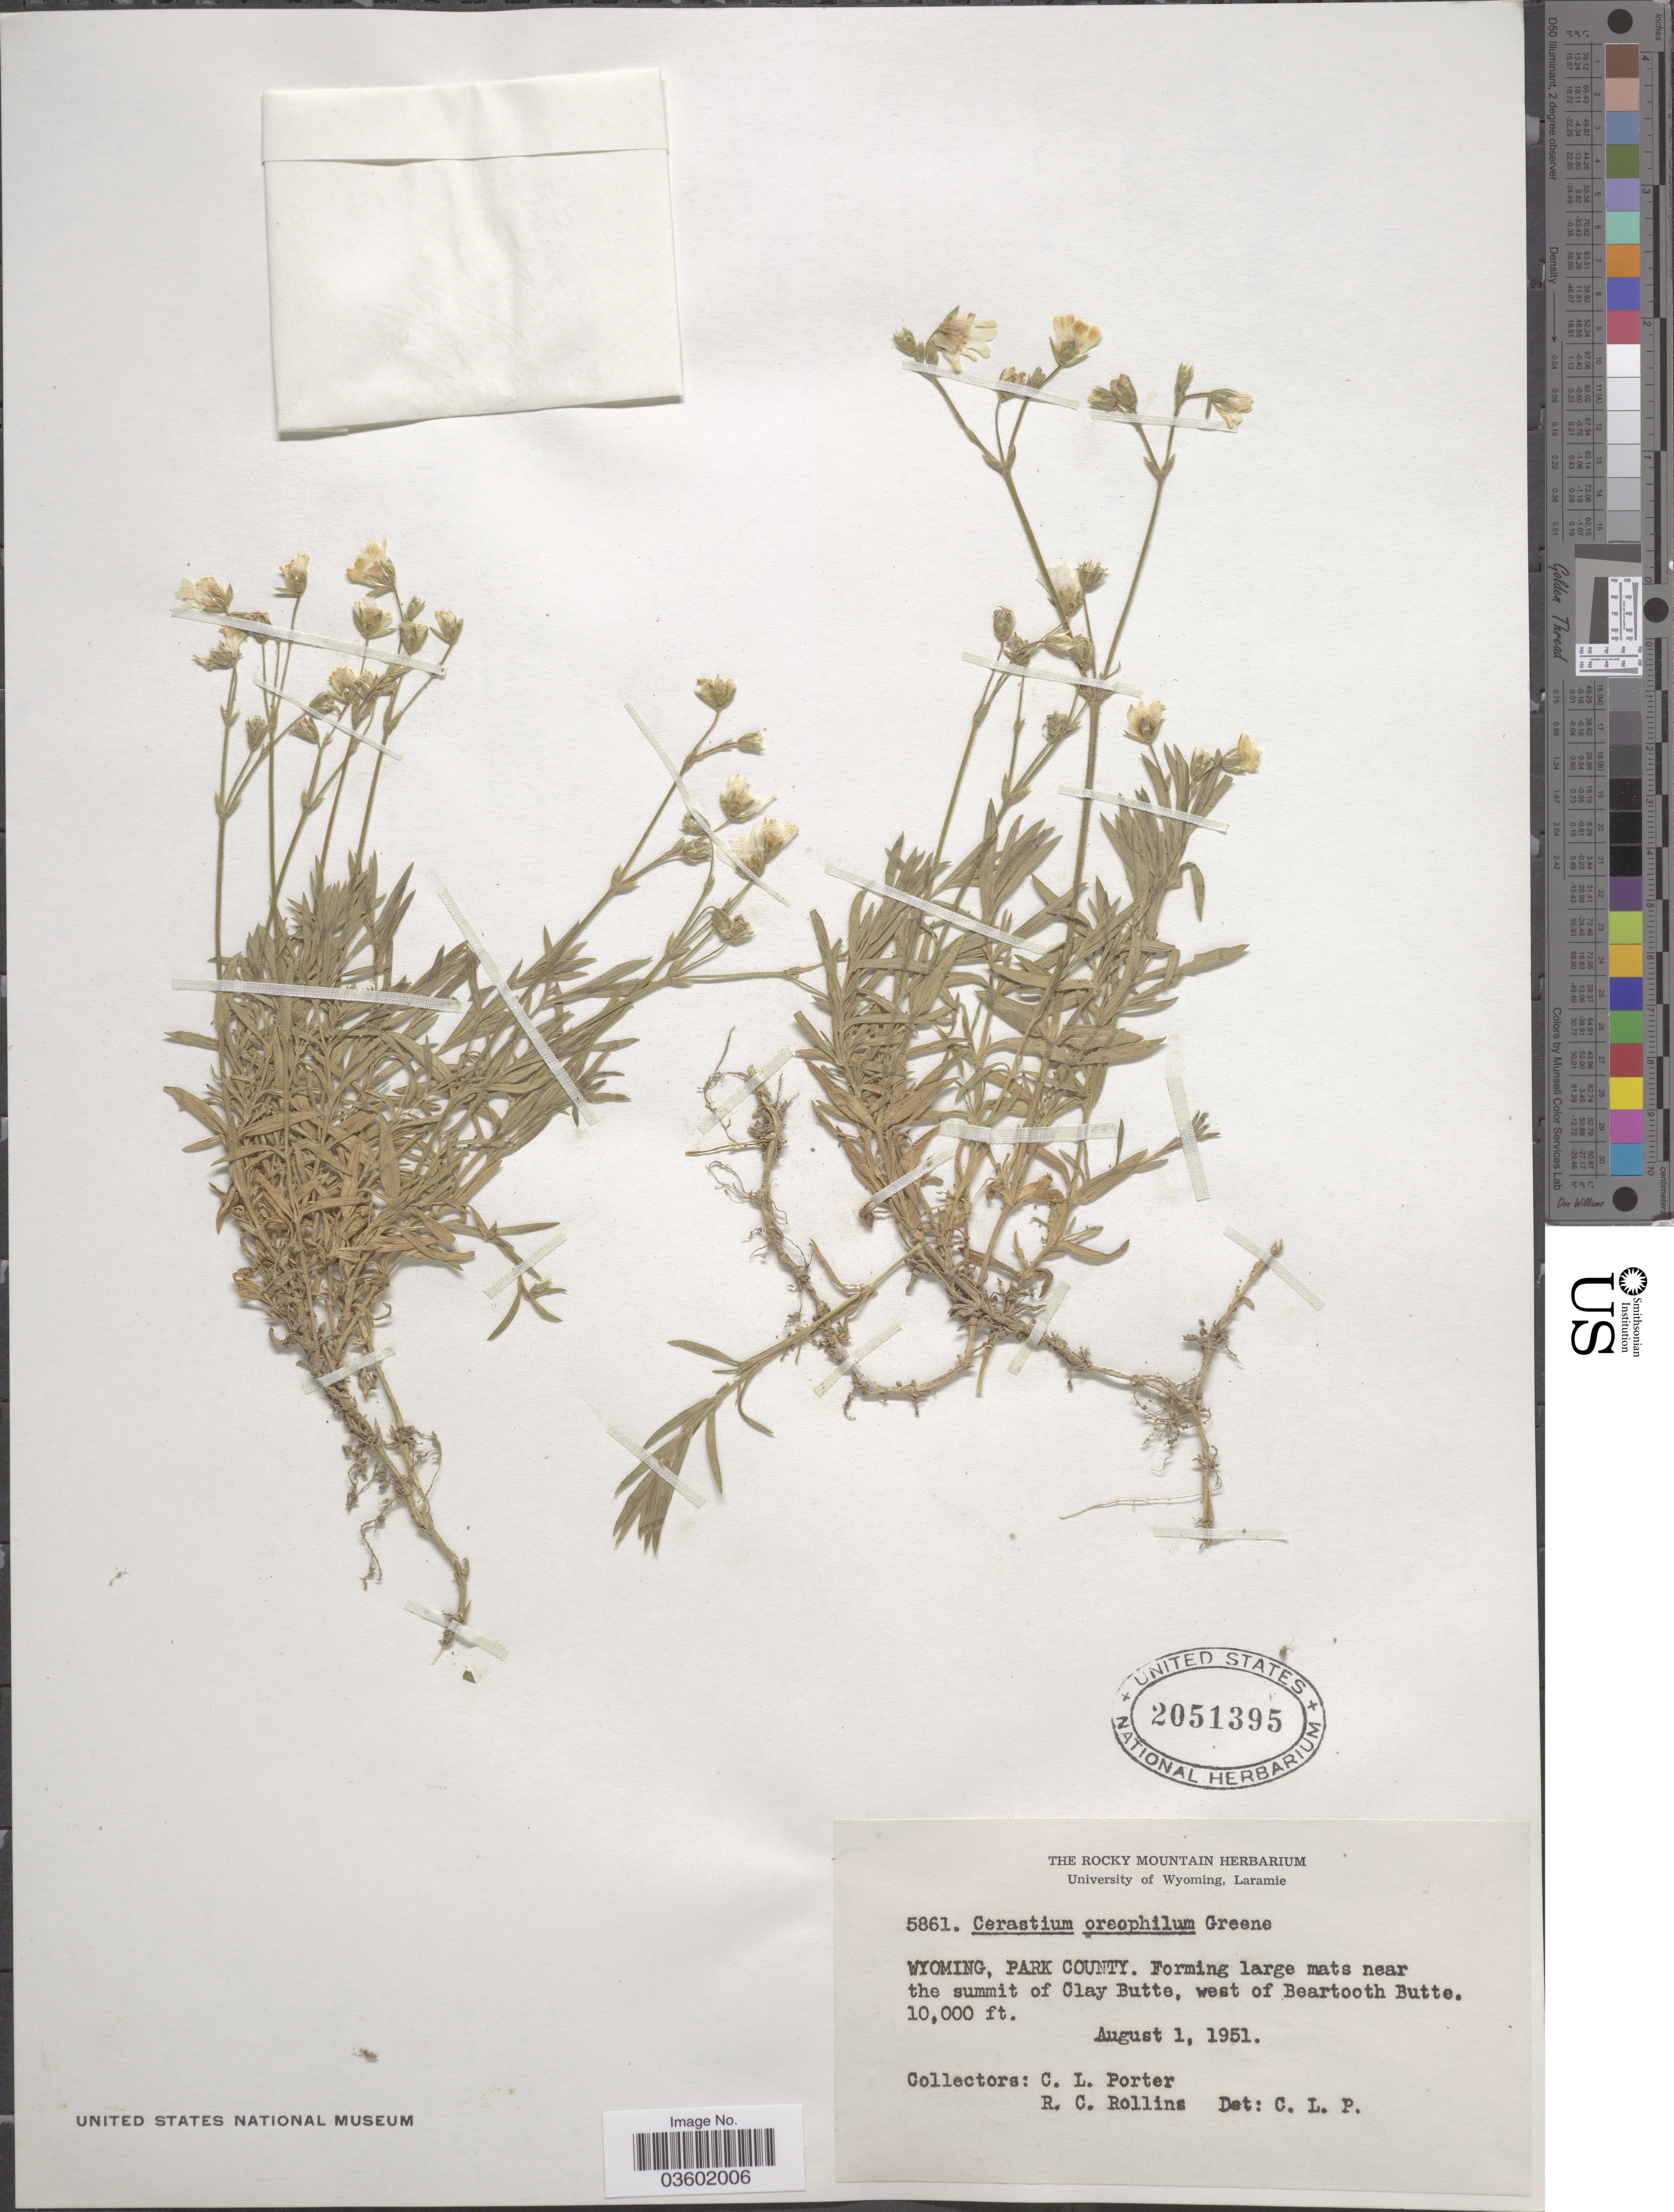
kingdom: Plantae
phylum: Tracheophyta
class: Magnoliopsida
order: Caryophyllales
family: Caryophyllaceae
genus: Cerastium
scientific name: Cerastium oreophilum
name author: Greene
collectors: C. L. Porter & R. C. Rollins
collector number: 5861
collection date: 1951-08-01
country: United States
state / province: Wyoming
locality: Park County. Near the summit of Clay Butte, west of Beartooth Butte.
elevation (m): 3048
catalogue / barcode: US 2051395